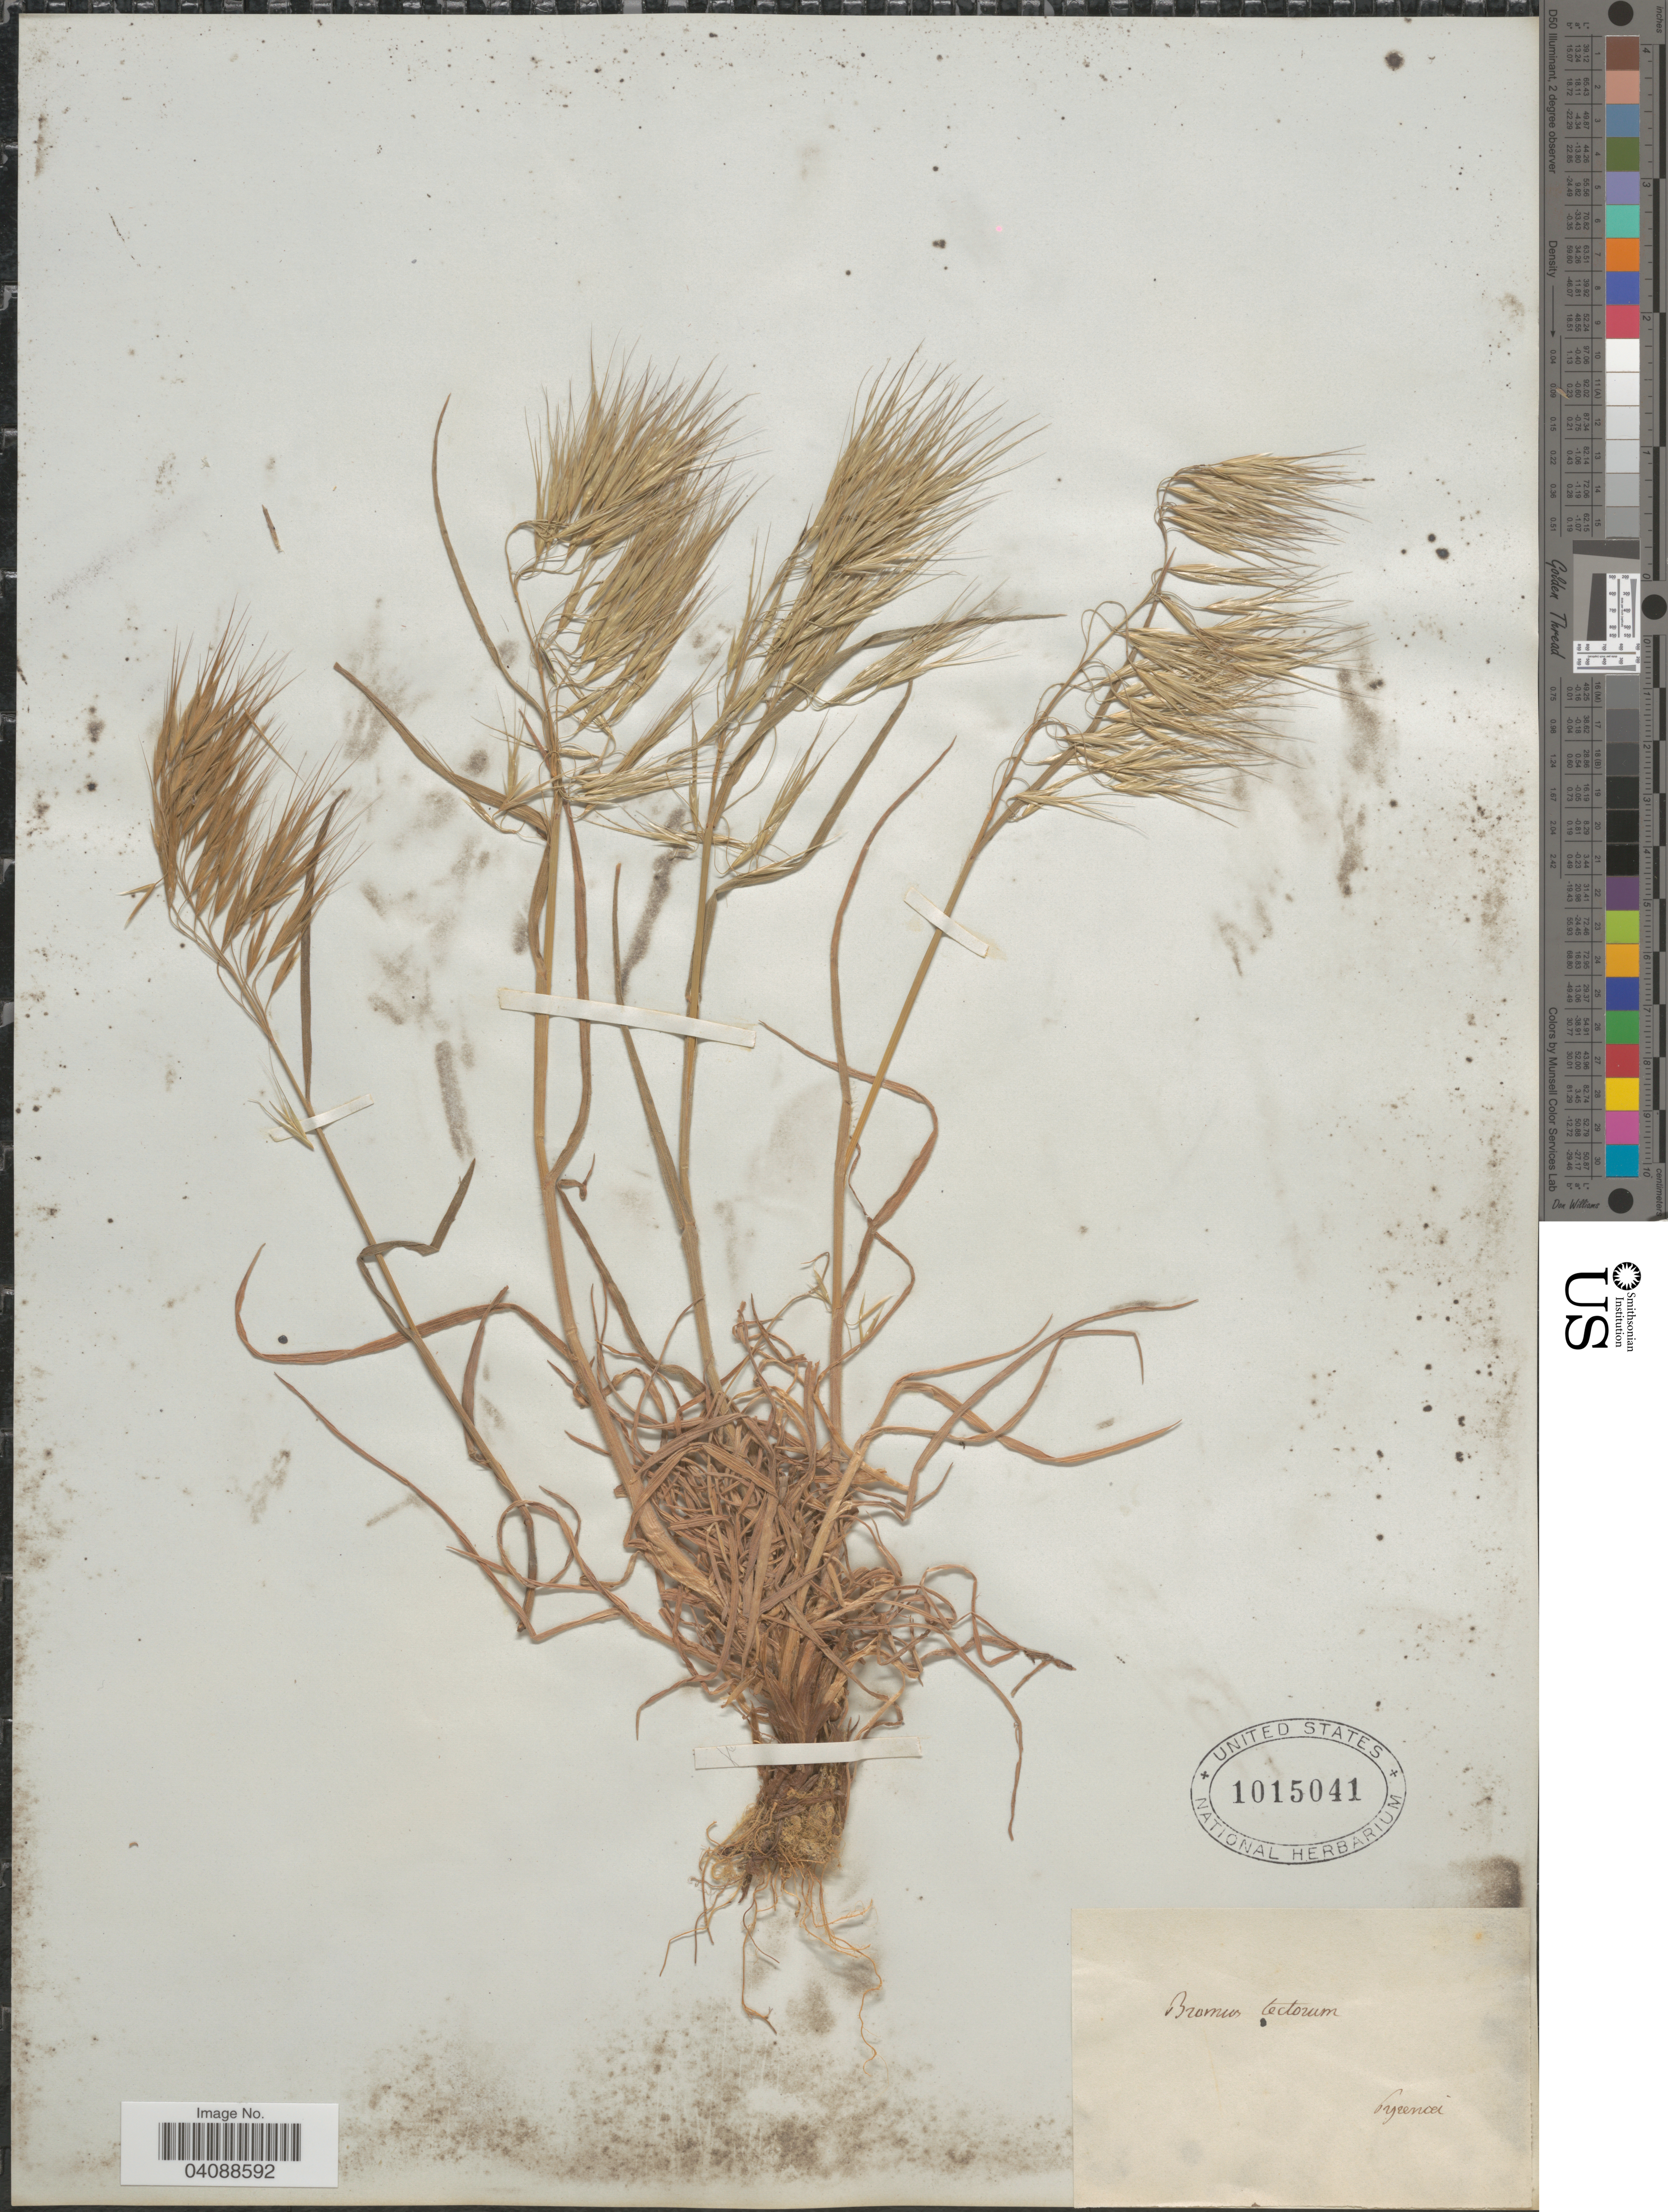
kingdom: Plantae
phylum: Tracheophyta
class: Liliopsida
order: Poales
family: Poaceae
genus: Bromus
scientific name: Bromus tectorum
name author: L.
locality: Pyrencei.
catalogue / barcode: US 1015041